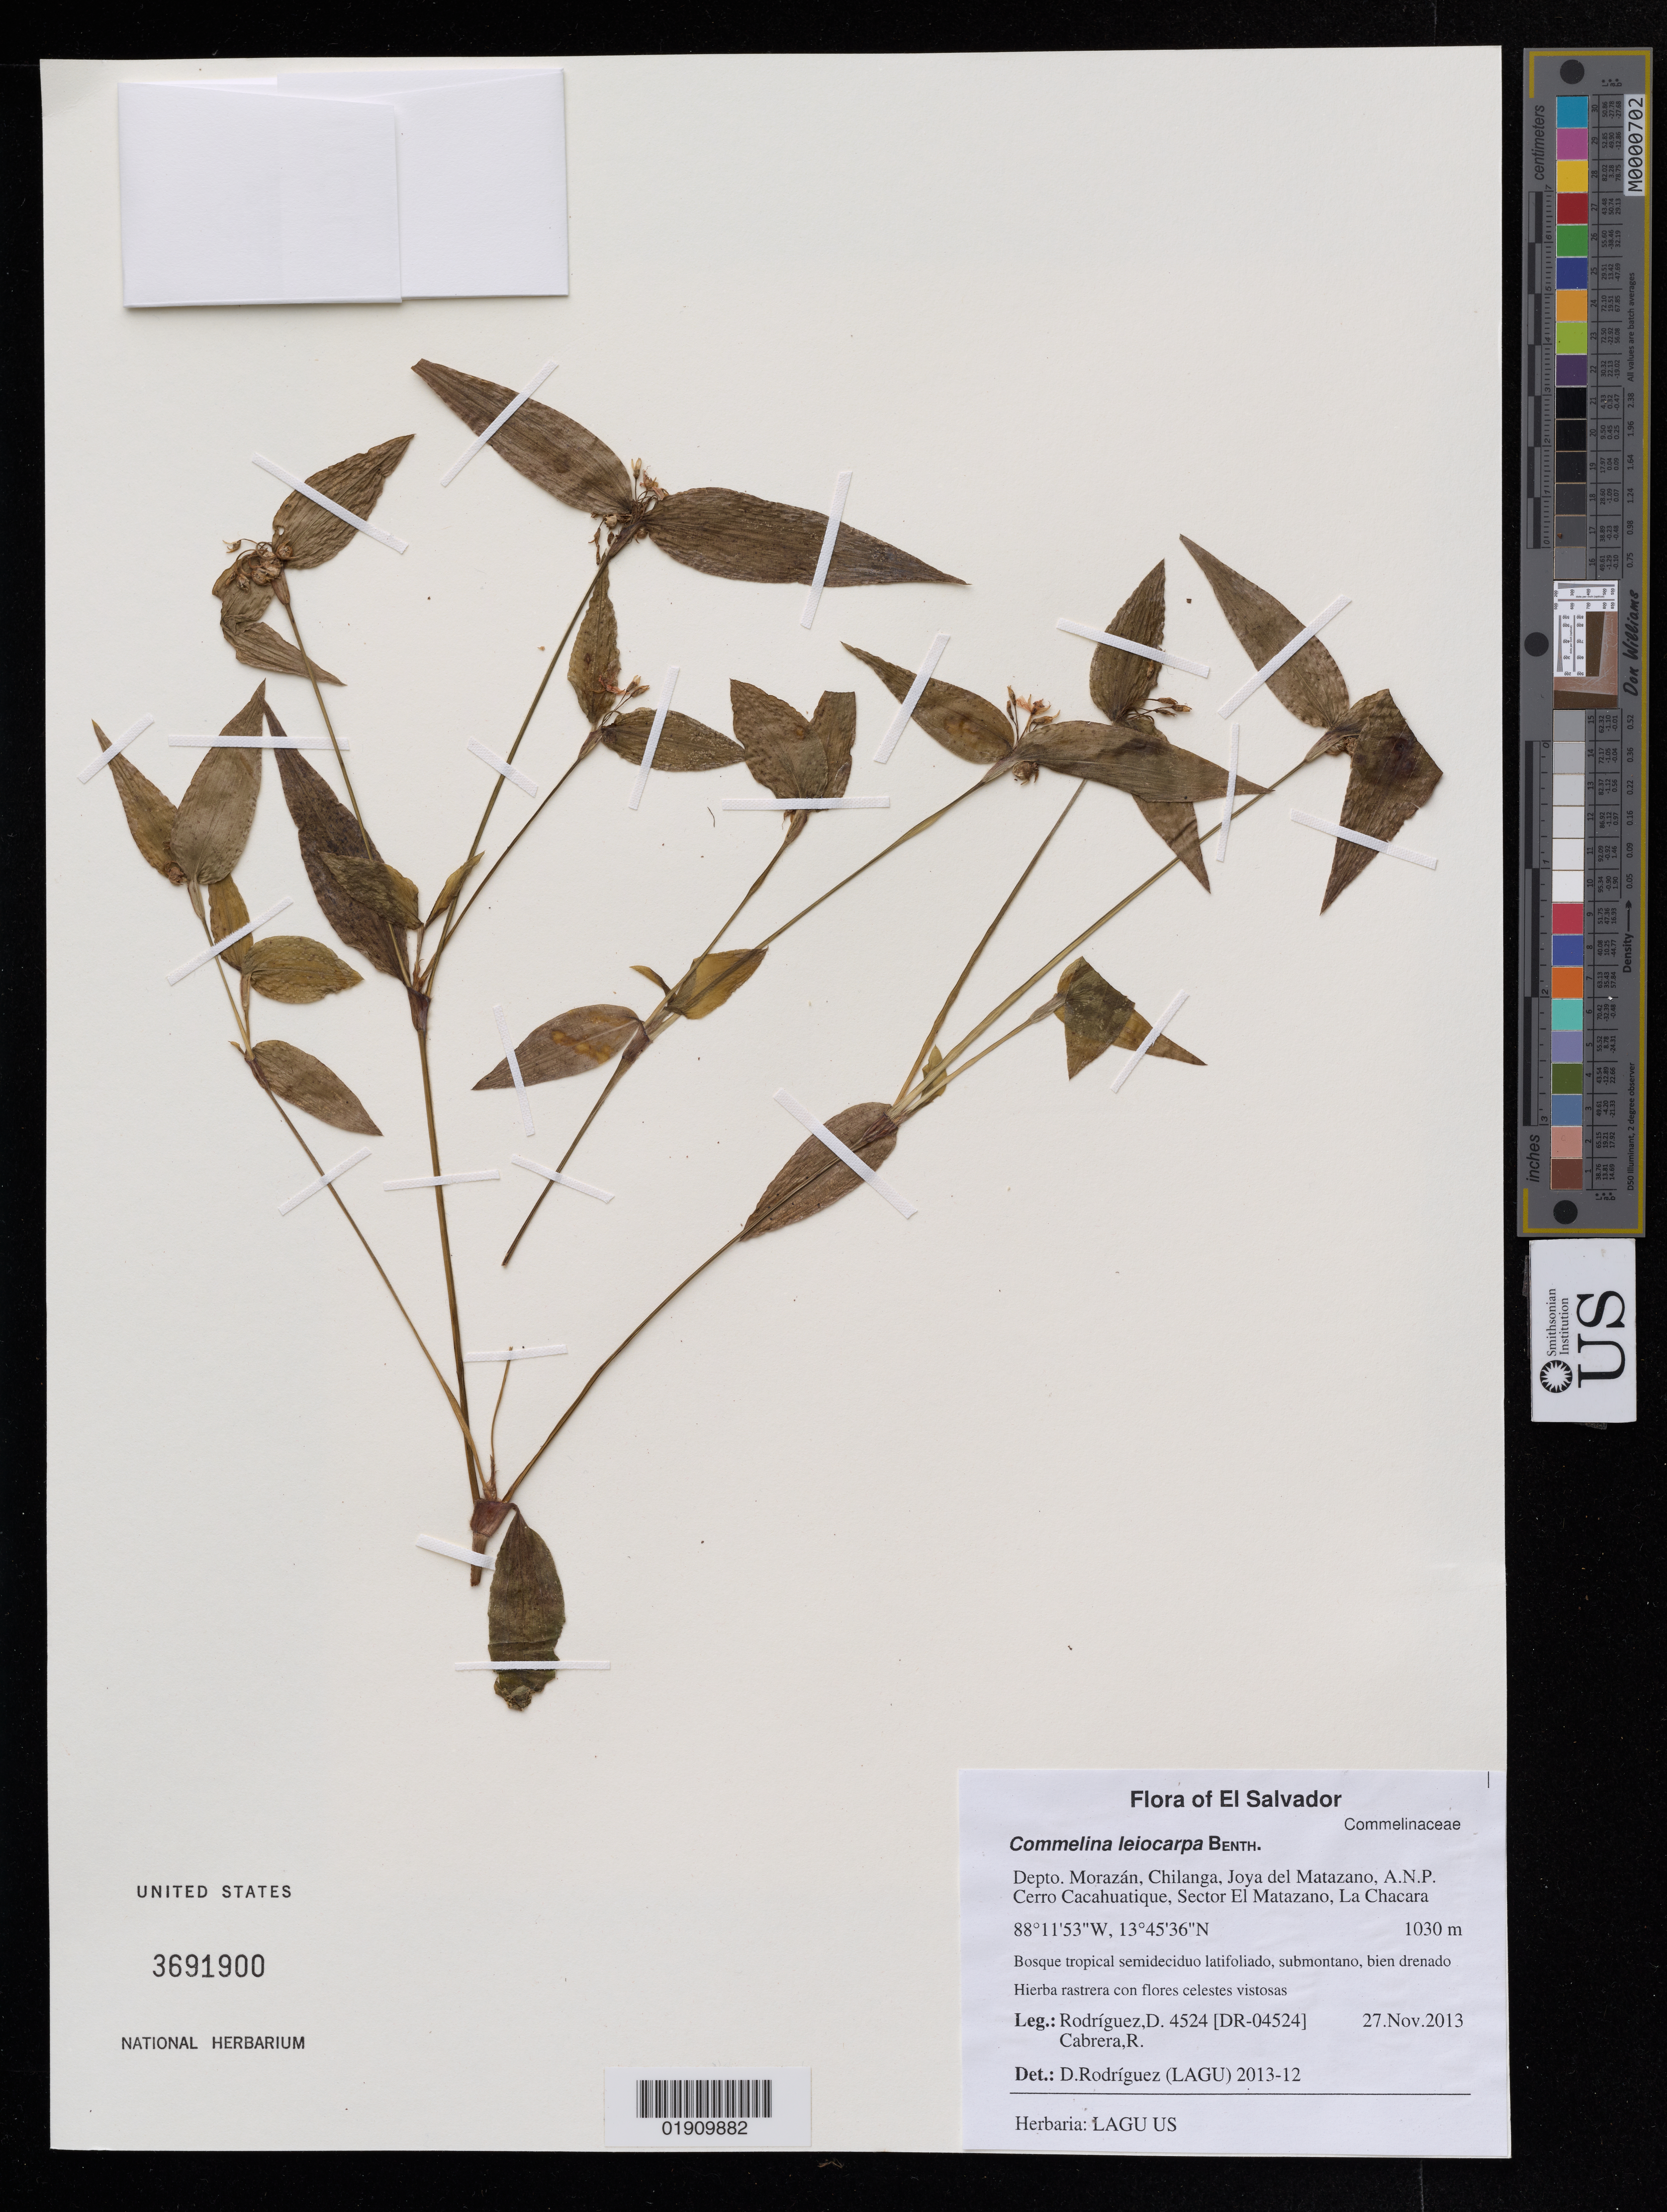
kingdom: Plantae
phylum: Tracheophyta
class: Magnoliopsida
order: Asterales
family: Asteraceae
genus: Chrysopsis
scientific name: Chrysopsis gossypina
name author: (Michx.) Elliott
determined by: Strong, Mark T., (BOT), Smithsonian Institution - National Museum of Natural History (UNITED STATES)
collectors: M. T. Strong & C. L. Kelloff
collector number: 5380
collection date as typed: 11 September 2016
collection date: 2016-09-11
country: United States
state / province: Virginia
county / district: Sussex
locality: Along SR604, 7.65 km SSE of Waverly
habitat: Roadside along pine woods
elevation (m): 35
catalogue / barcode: US 3708334